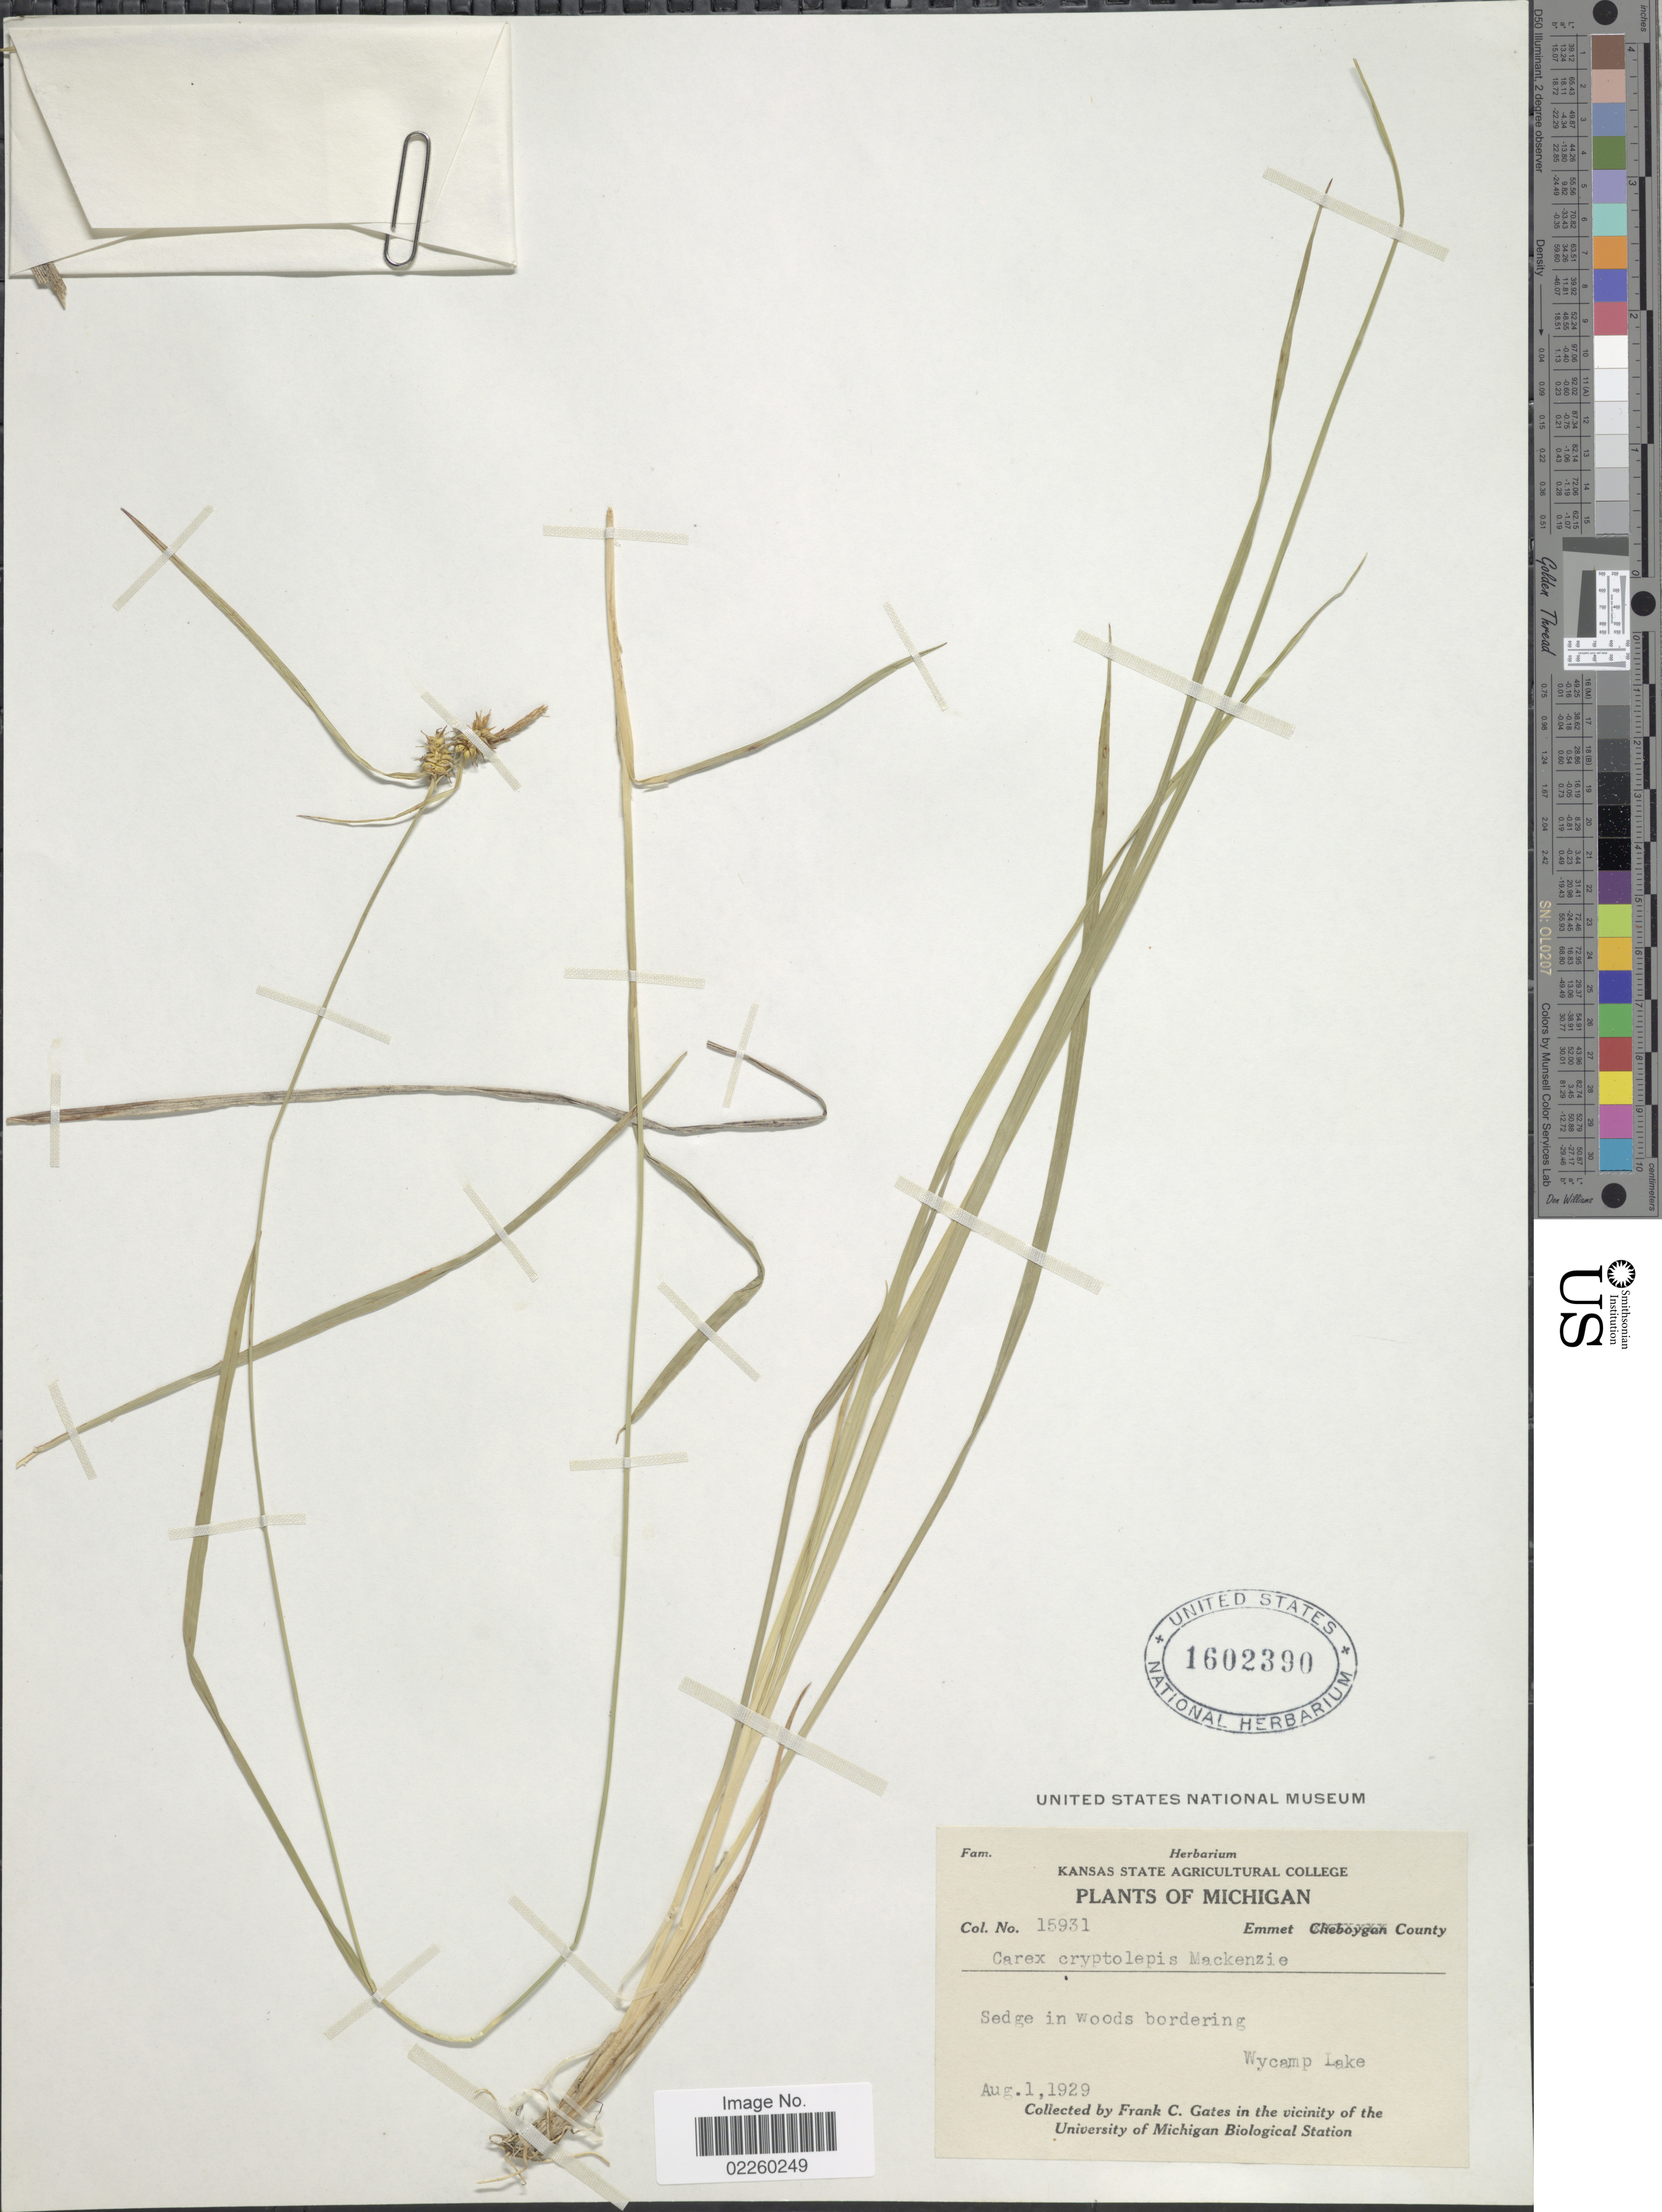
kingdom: Plantae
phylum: Tracheophyta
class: Liliopsida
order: Poales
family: Cyperaceae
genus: Carex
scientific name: Carex cryptolepis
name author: Mack.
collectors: F. C. Gates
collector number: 15931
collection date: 1929-08-01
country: United States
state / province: Michigan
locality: Emmet County, Wycamp Lake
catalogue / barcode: US 1602390